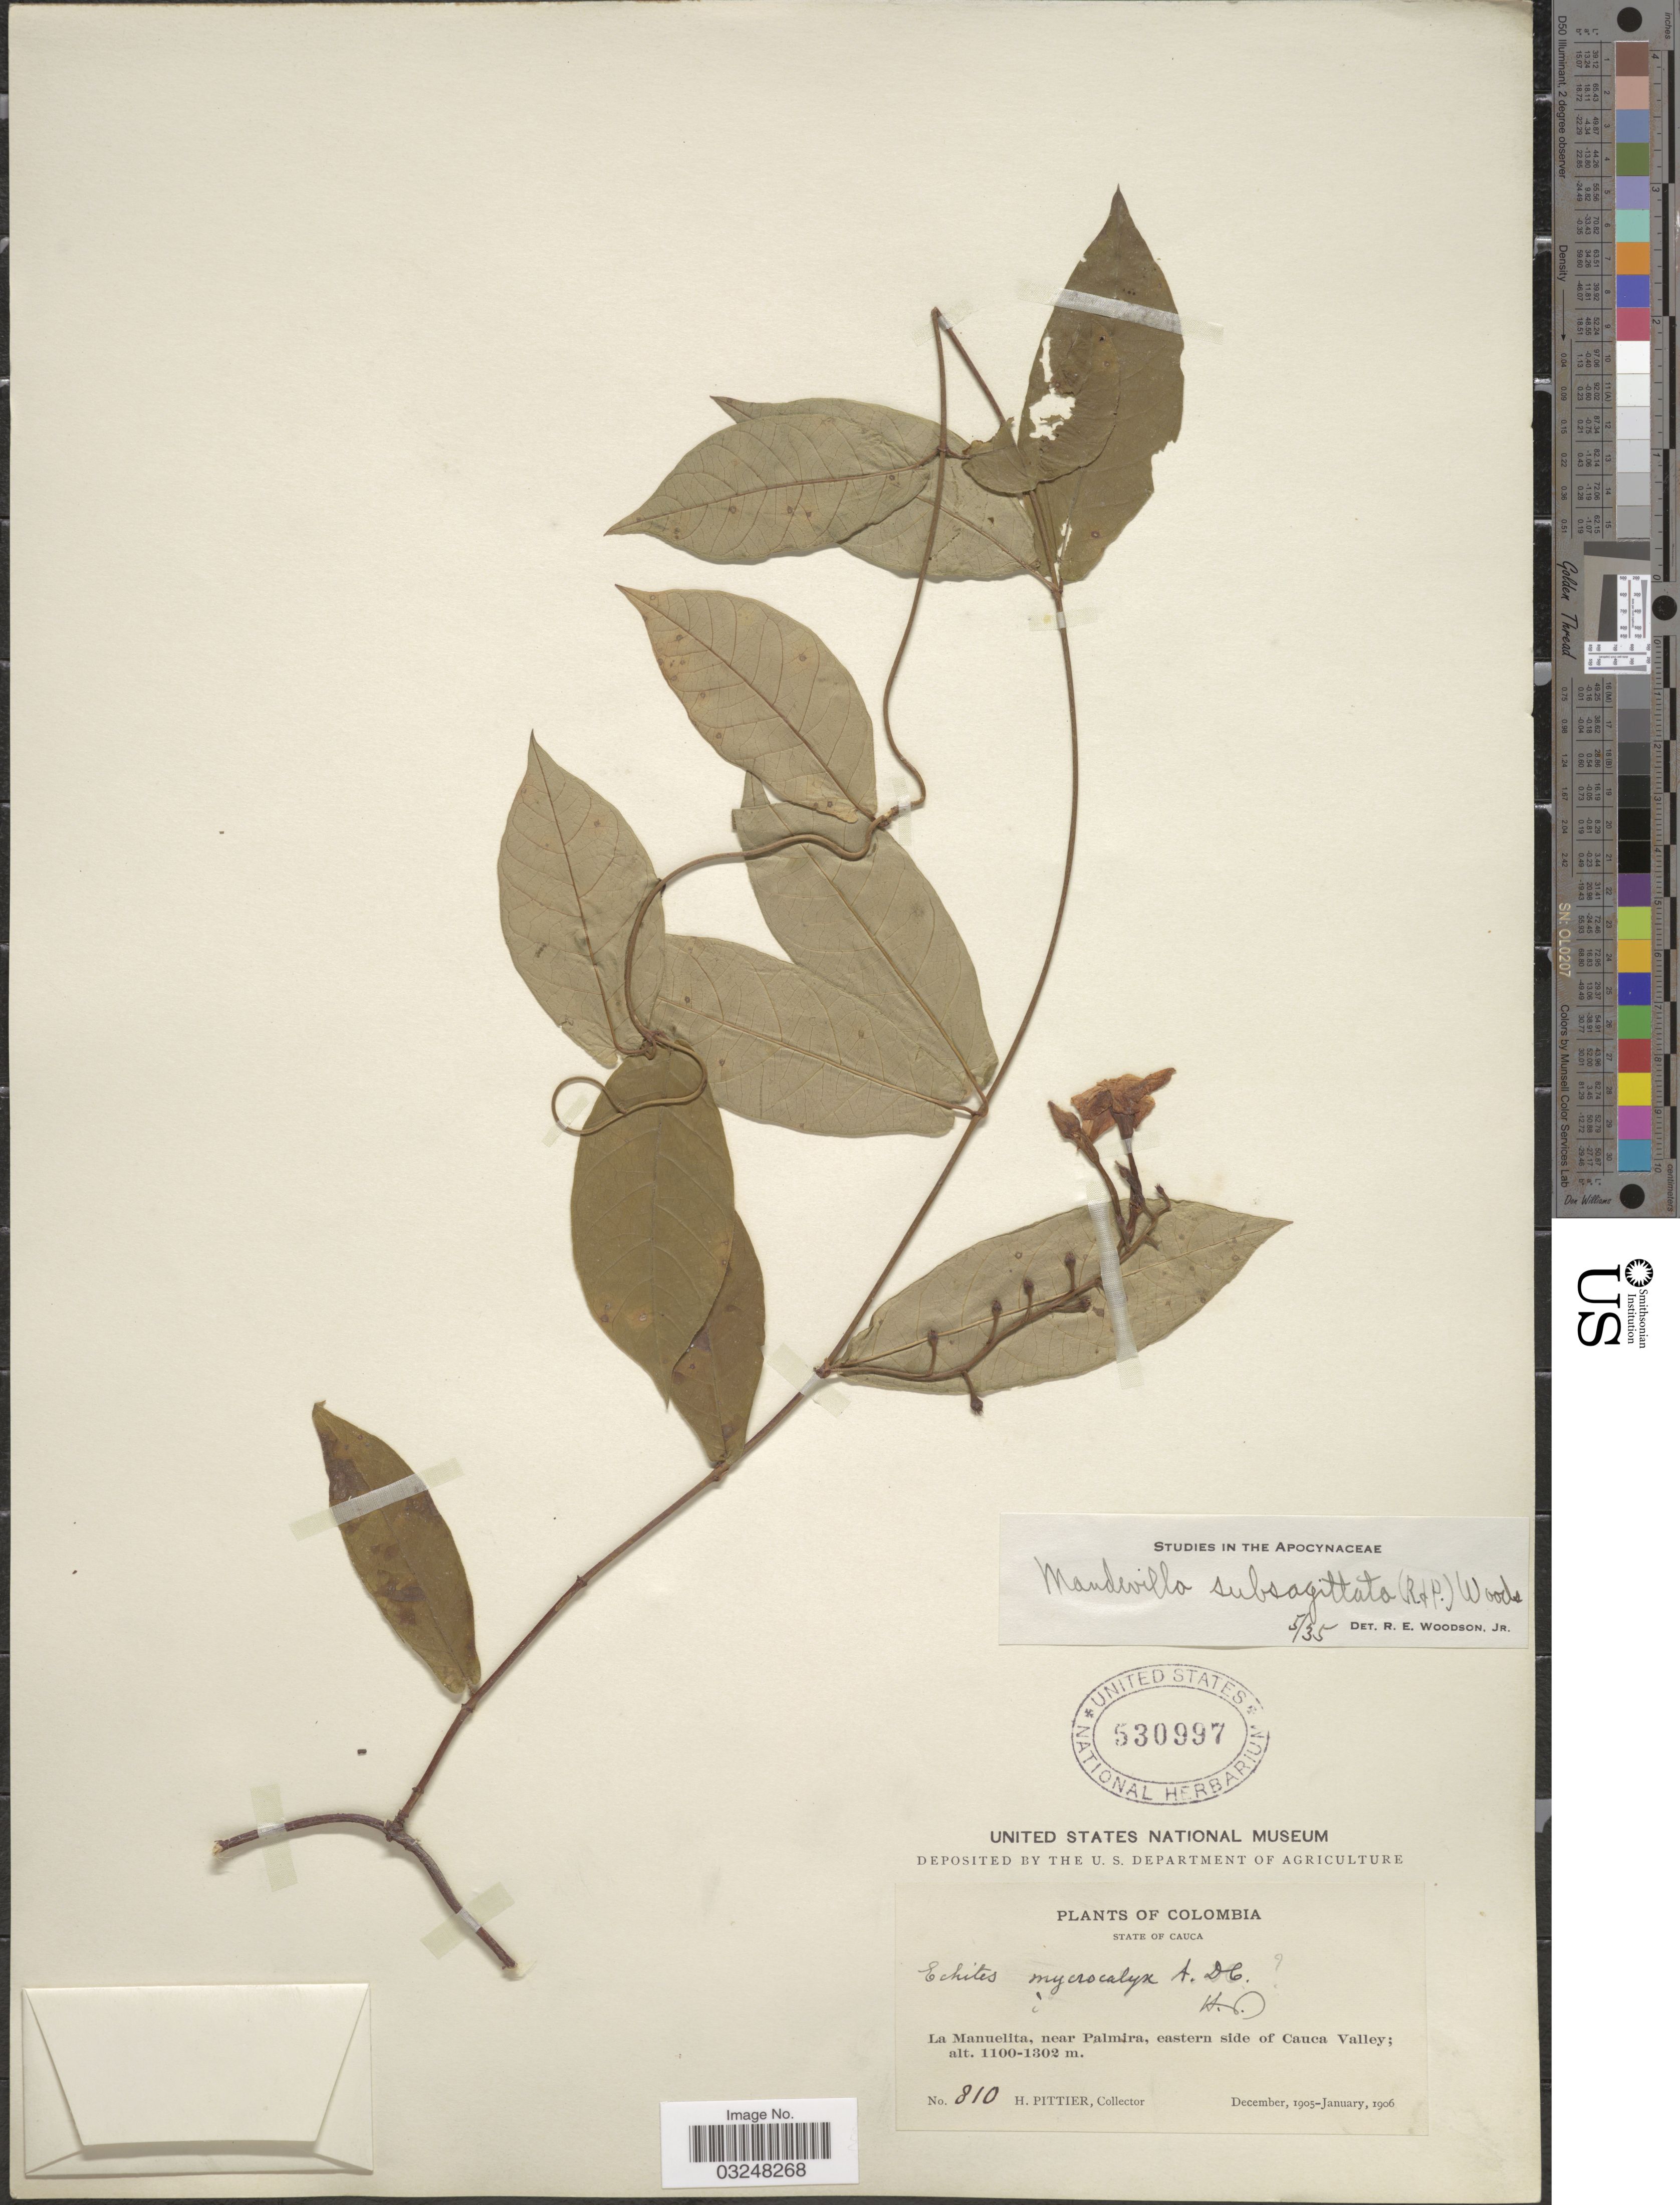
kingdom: Plantae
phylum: Tracheophyta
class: Magnoliopsida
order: Gentianales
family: Apocynaceae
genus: Mandevilla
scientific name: Mandevilla subsagittata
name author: (Ruiz & Pav.) Woodson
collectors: H. F. Pittier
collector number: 810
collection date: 1905-12/1906-01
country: Colombia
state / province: Cauca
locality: La Manuelita, near Palmira, eastern side of Cauca Valley.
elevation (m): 1100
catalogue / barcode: US 530997